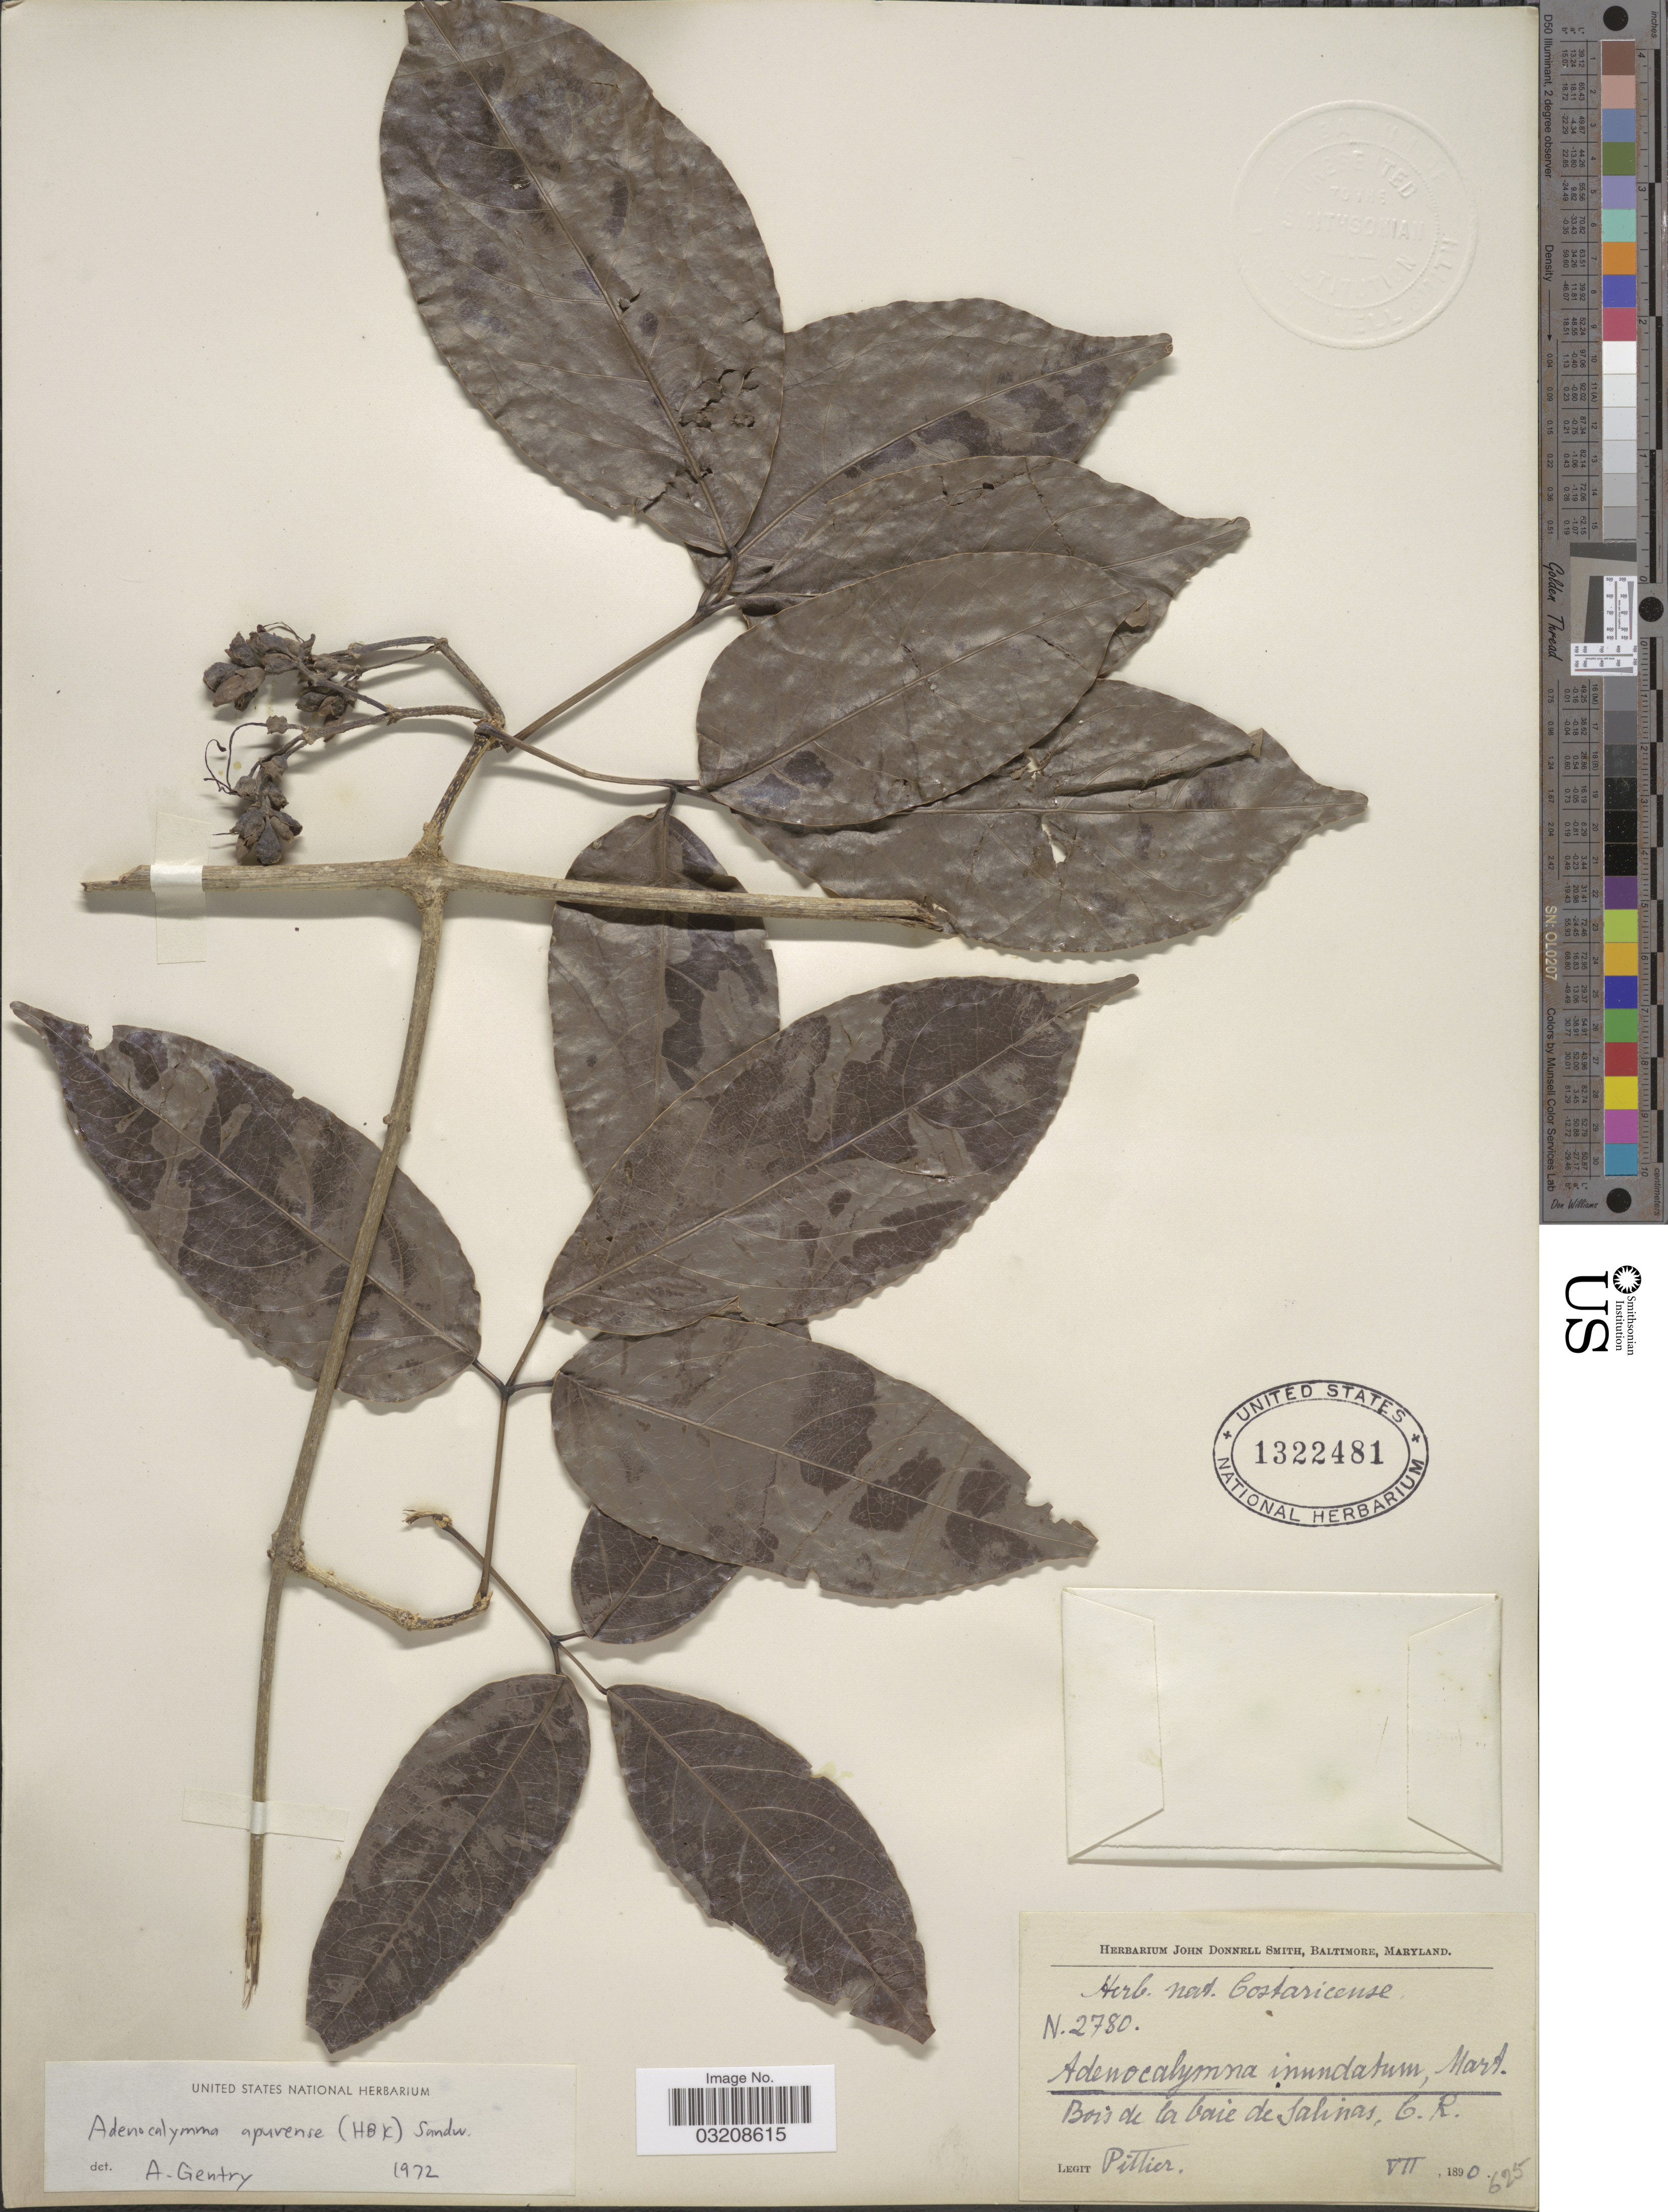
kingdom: Plantae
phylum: Tracheophyta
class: Magnoliopsida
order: Lamiales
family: Bignoniaceae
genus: Adenocalymma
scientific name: Adenocalymma inundatum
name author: Mart. ex DC.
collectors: Pittier, --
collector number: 2780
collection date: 1890-07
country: Costa Rica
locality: Bois de la baie de Salinas, C. R.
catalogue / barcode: US 1322481